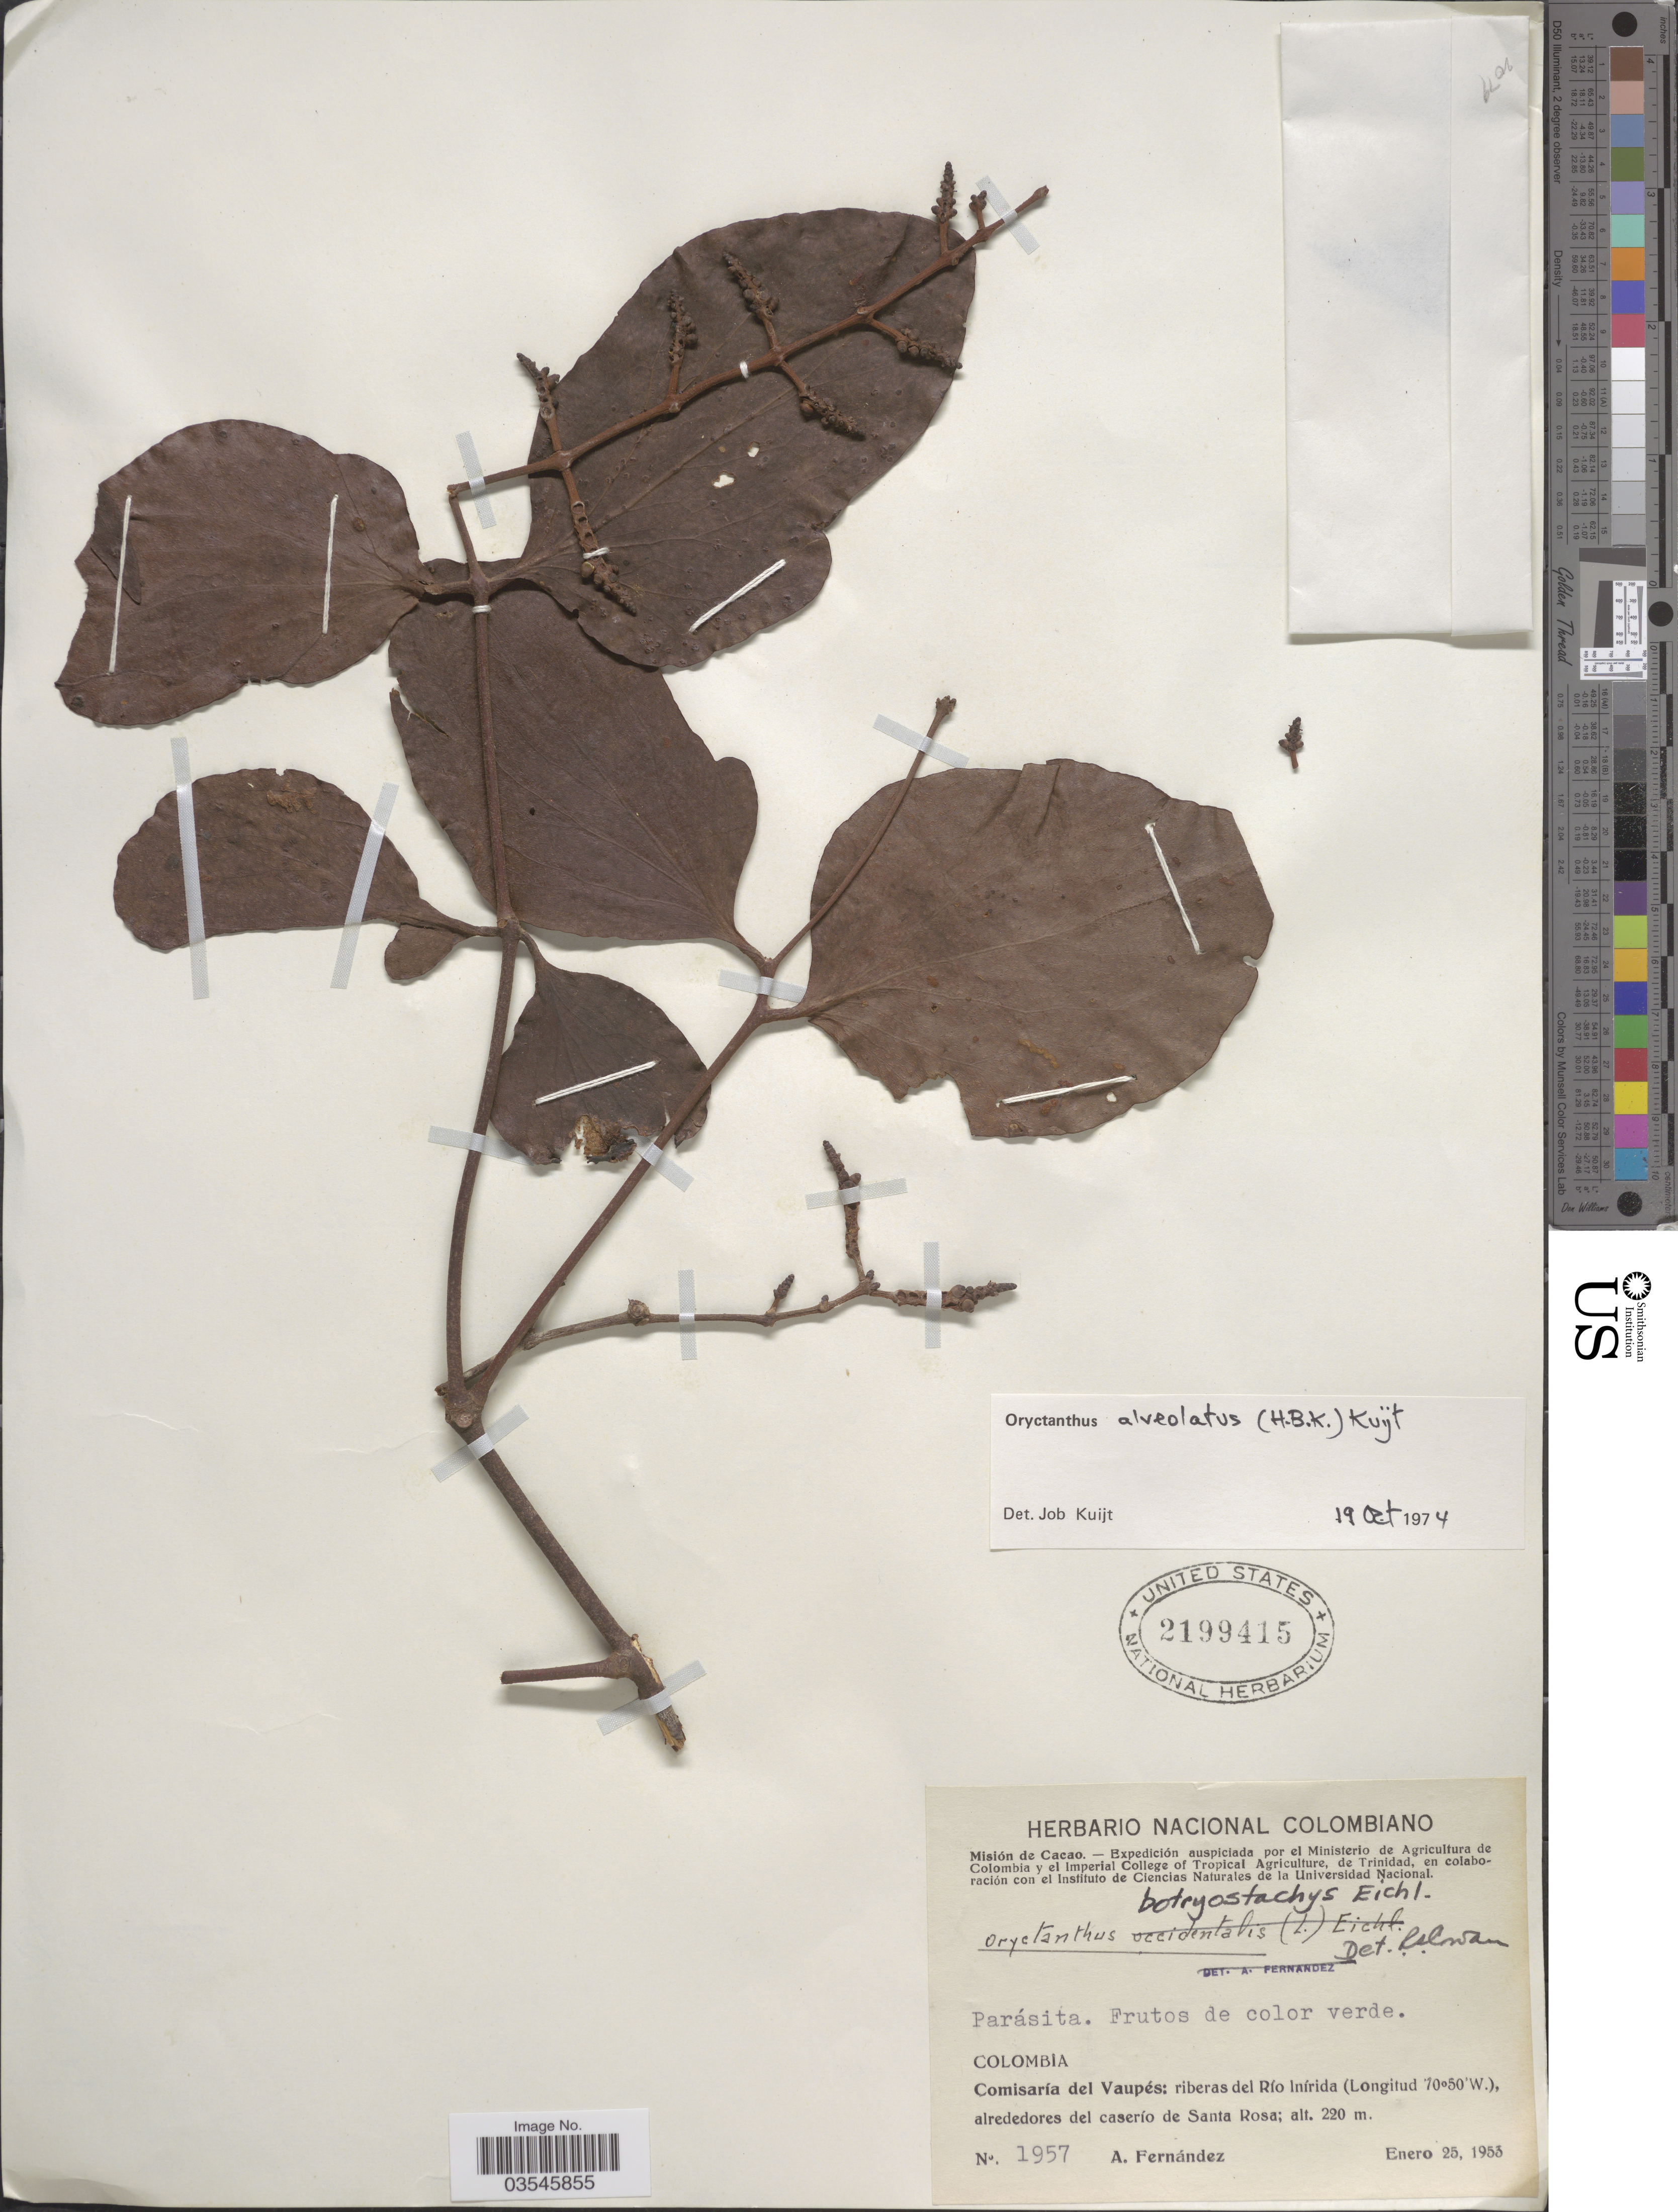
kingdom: Plantae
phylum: Tracheophyta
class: Magnoliopsida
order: Santalales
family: Loranthaceae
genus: Oryctanthus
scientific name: Oryctanthus alveolatus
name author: (Kunth) Kuijt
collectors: A. Fernández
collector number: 1957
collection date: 1953-01-25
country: Colombia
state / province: Vaupés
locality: Comisaría del Vaupés: riberas del Río Inírida alrededores del caserío de Santa Rosa.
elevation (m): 220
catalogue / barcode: US 2199415